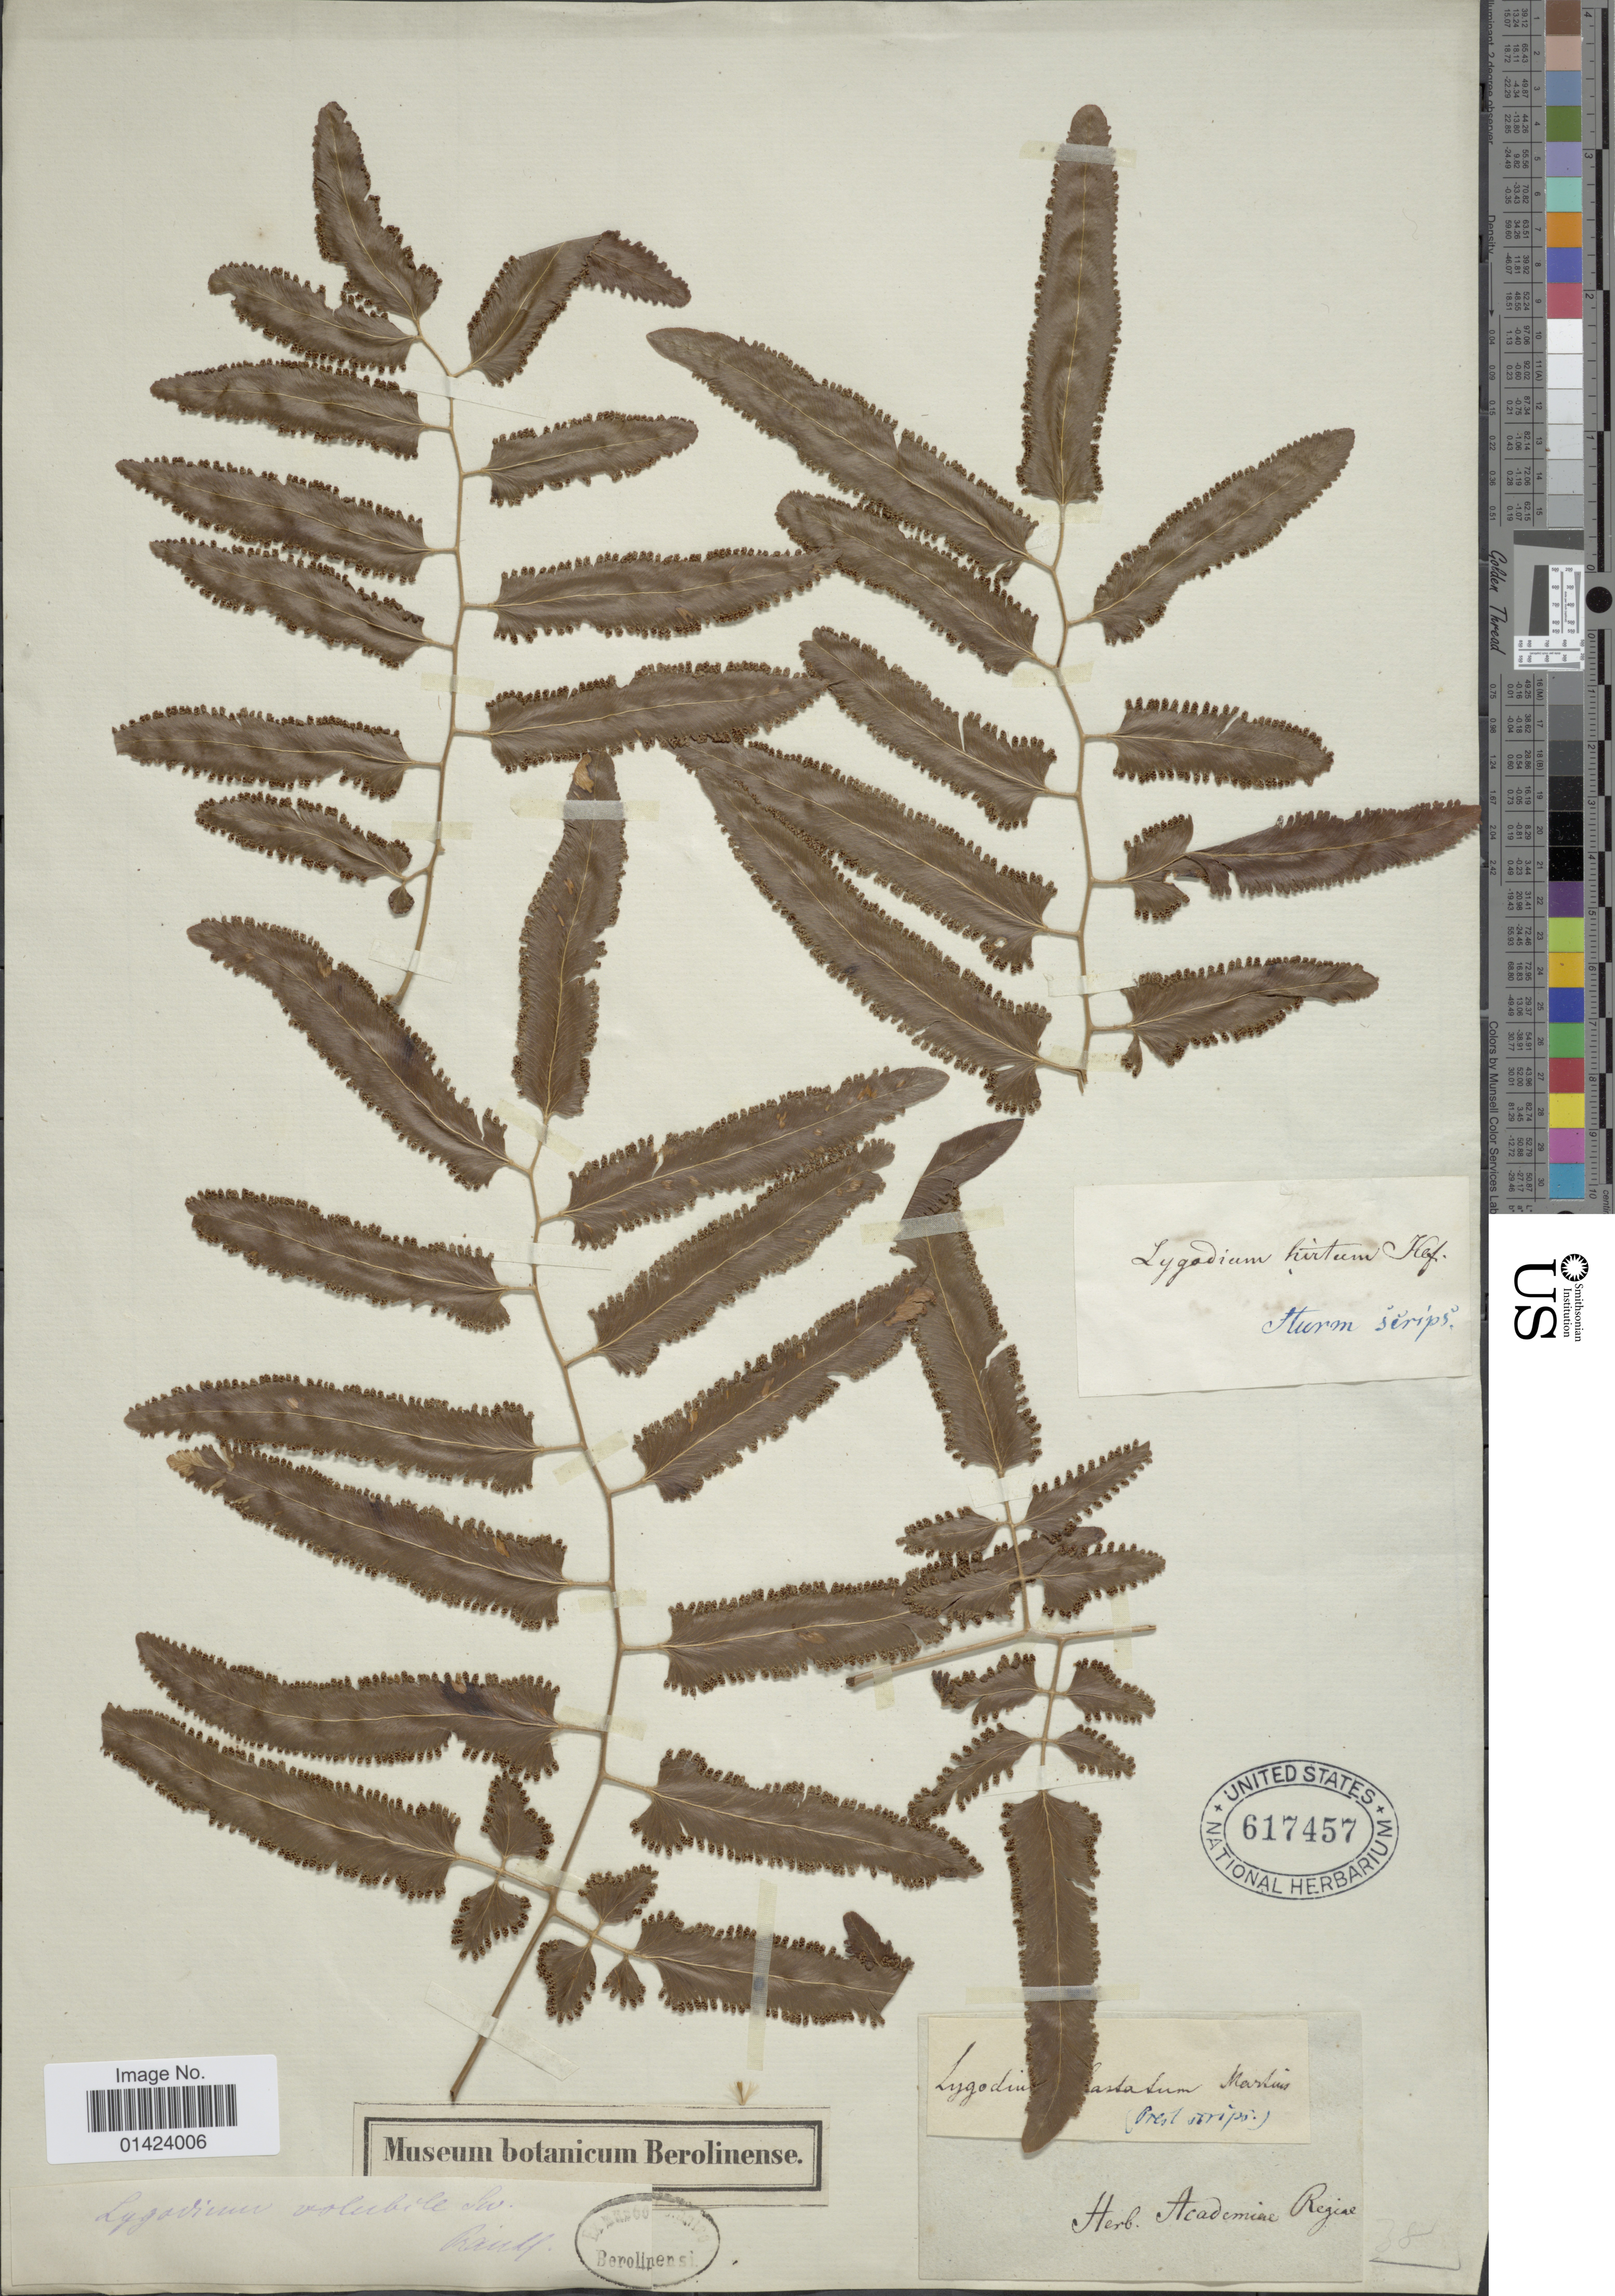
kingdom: Plantae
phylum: Tracheophyta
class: Polypodiopsida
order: Schizaeales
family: Lygodiaceae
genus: Lygodium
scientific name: Lygodium volubile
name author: Sw.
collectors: H. Scrips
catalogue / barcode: US 617457